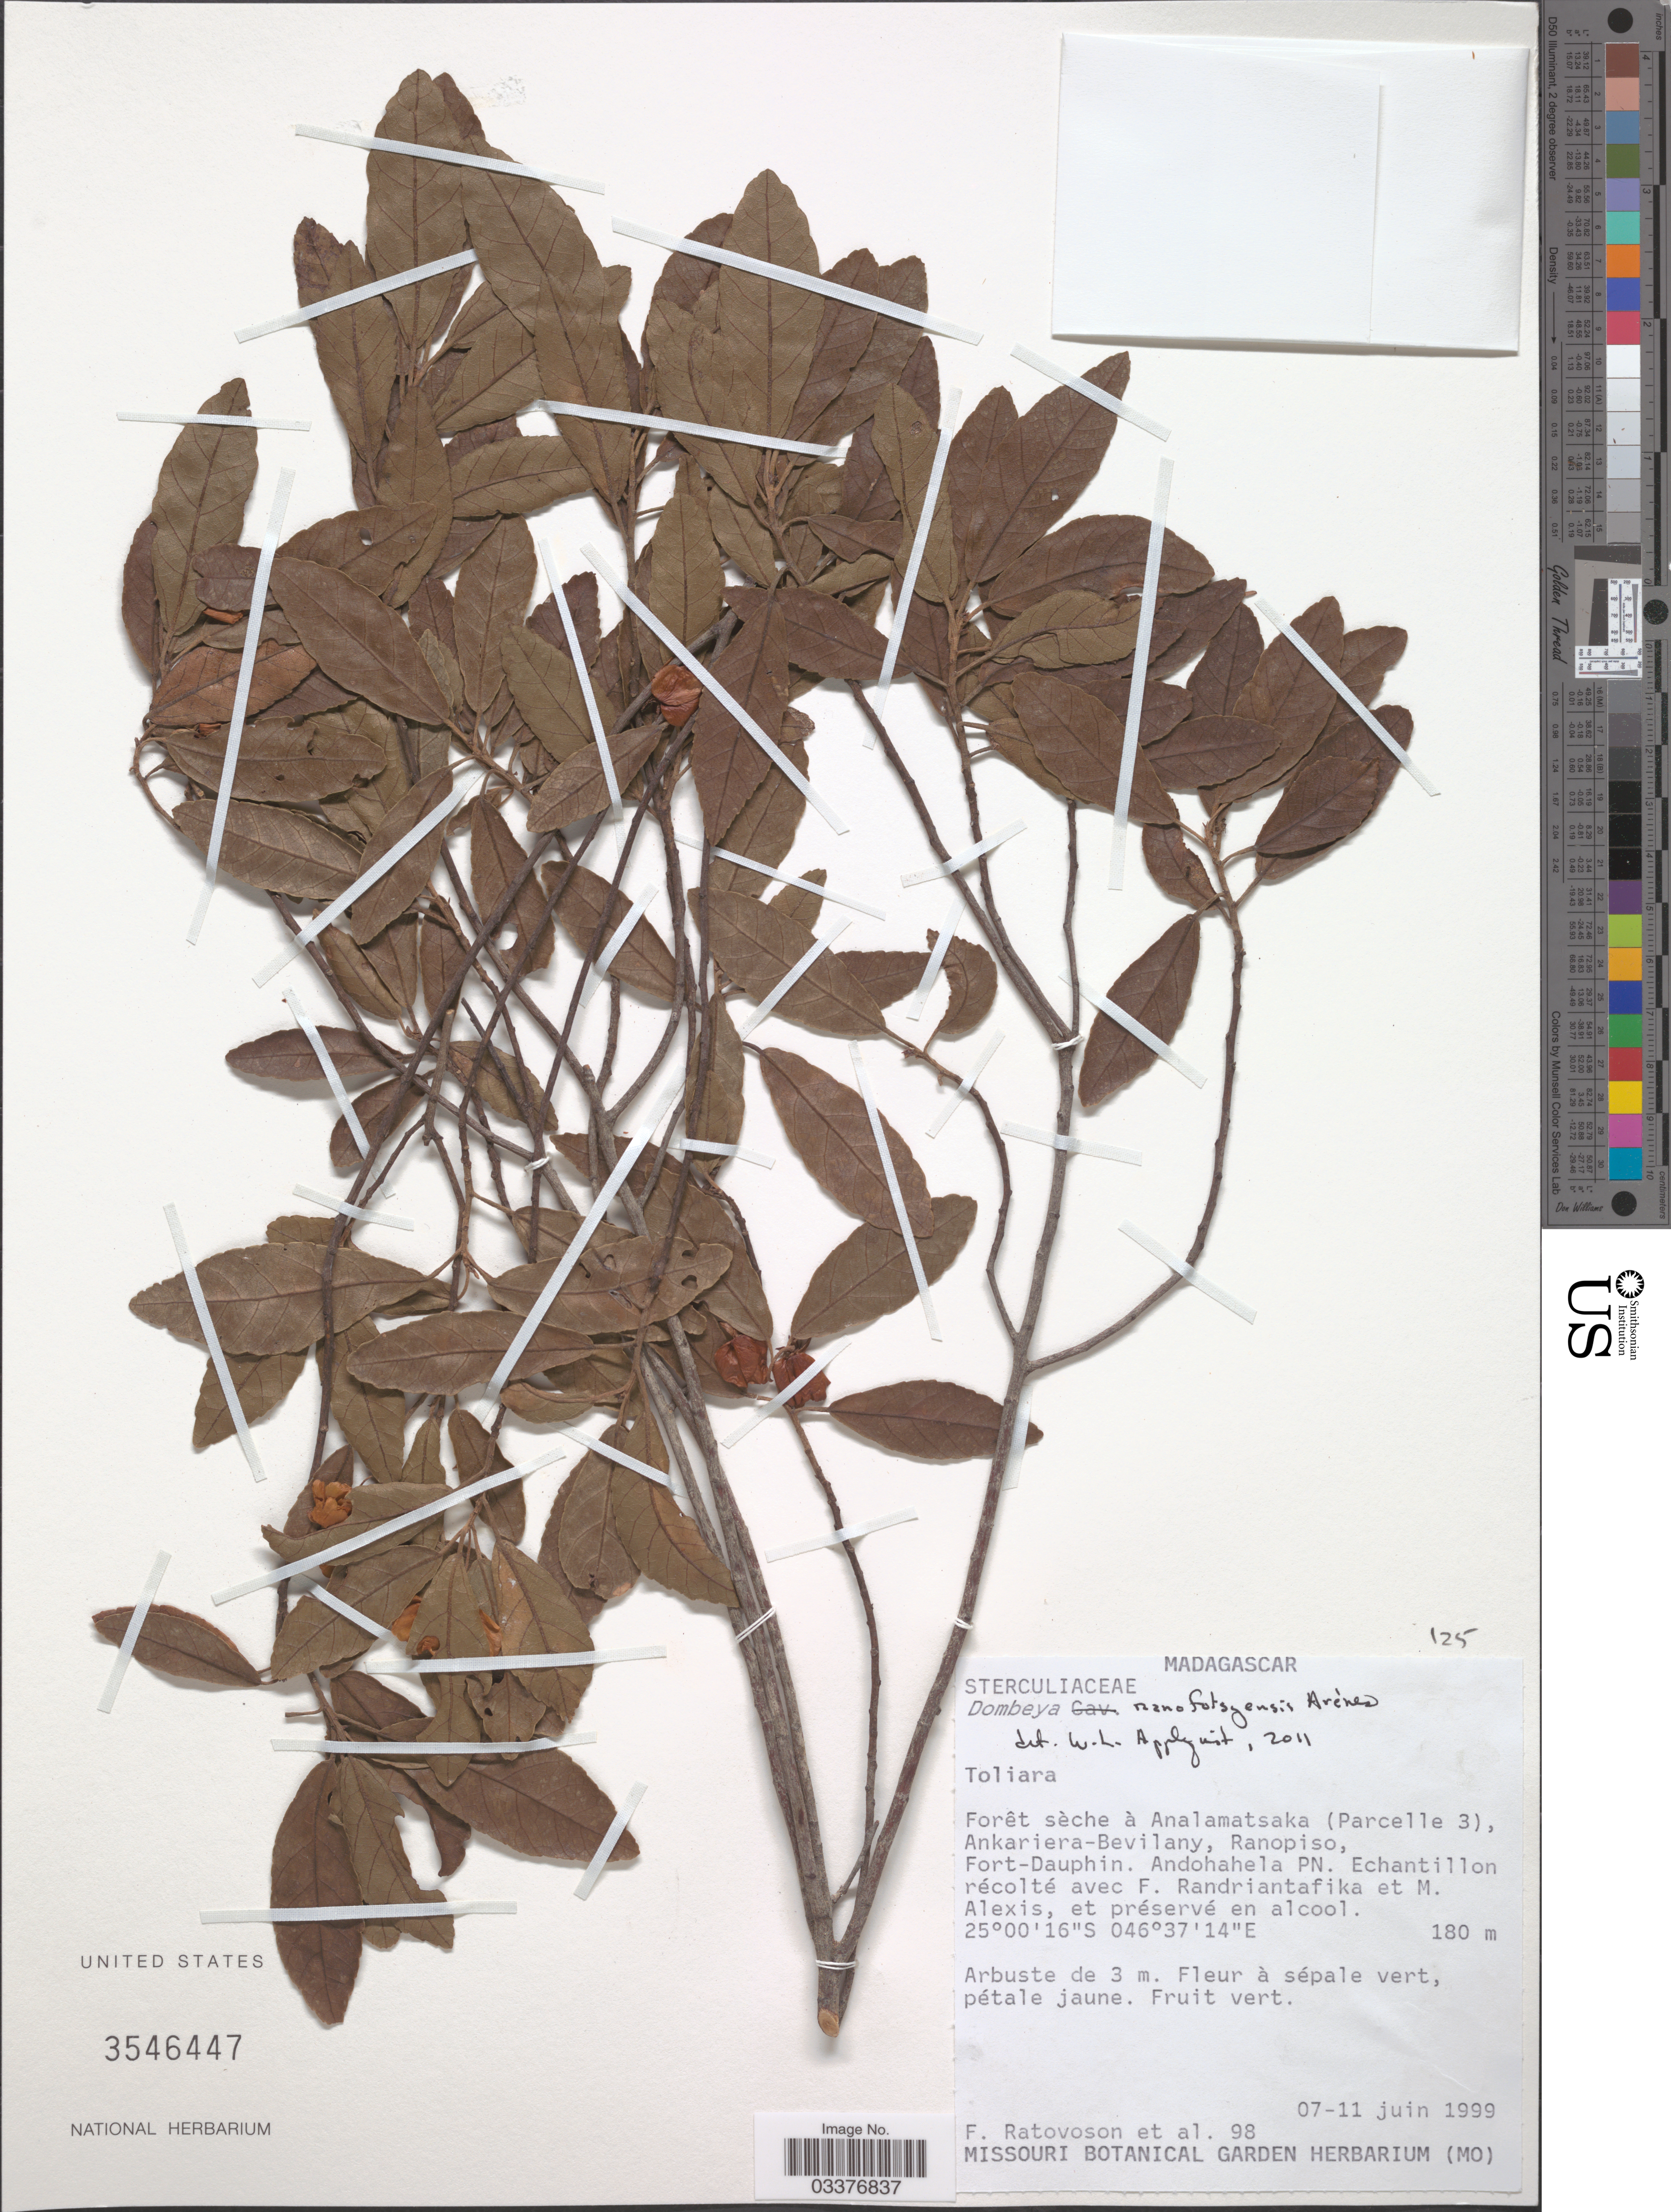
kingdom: Plantae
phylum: Tracheophyta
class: Magnoliopsida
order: Malvales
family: Malvaceae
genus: Dombeya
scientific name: Dombeya ranofotsyensis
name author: Arènes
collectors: F. Ratovoson, F. Randriantafika & Alexis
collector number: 98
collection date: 1999-06-07/1999-06-11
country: Madagascar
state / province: Anosy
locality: Forêt sèche à Analamatsaka (Parcelle 3), Ankariera-Bevilany, Ranopiso, Fort-Dauphin. Andohahela Pn.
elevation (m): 180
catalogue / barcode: US 3546447